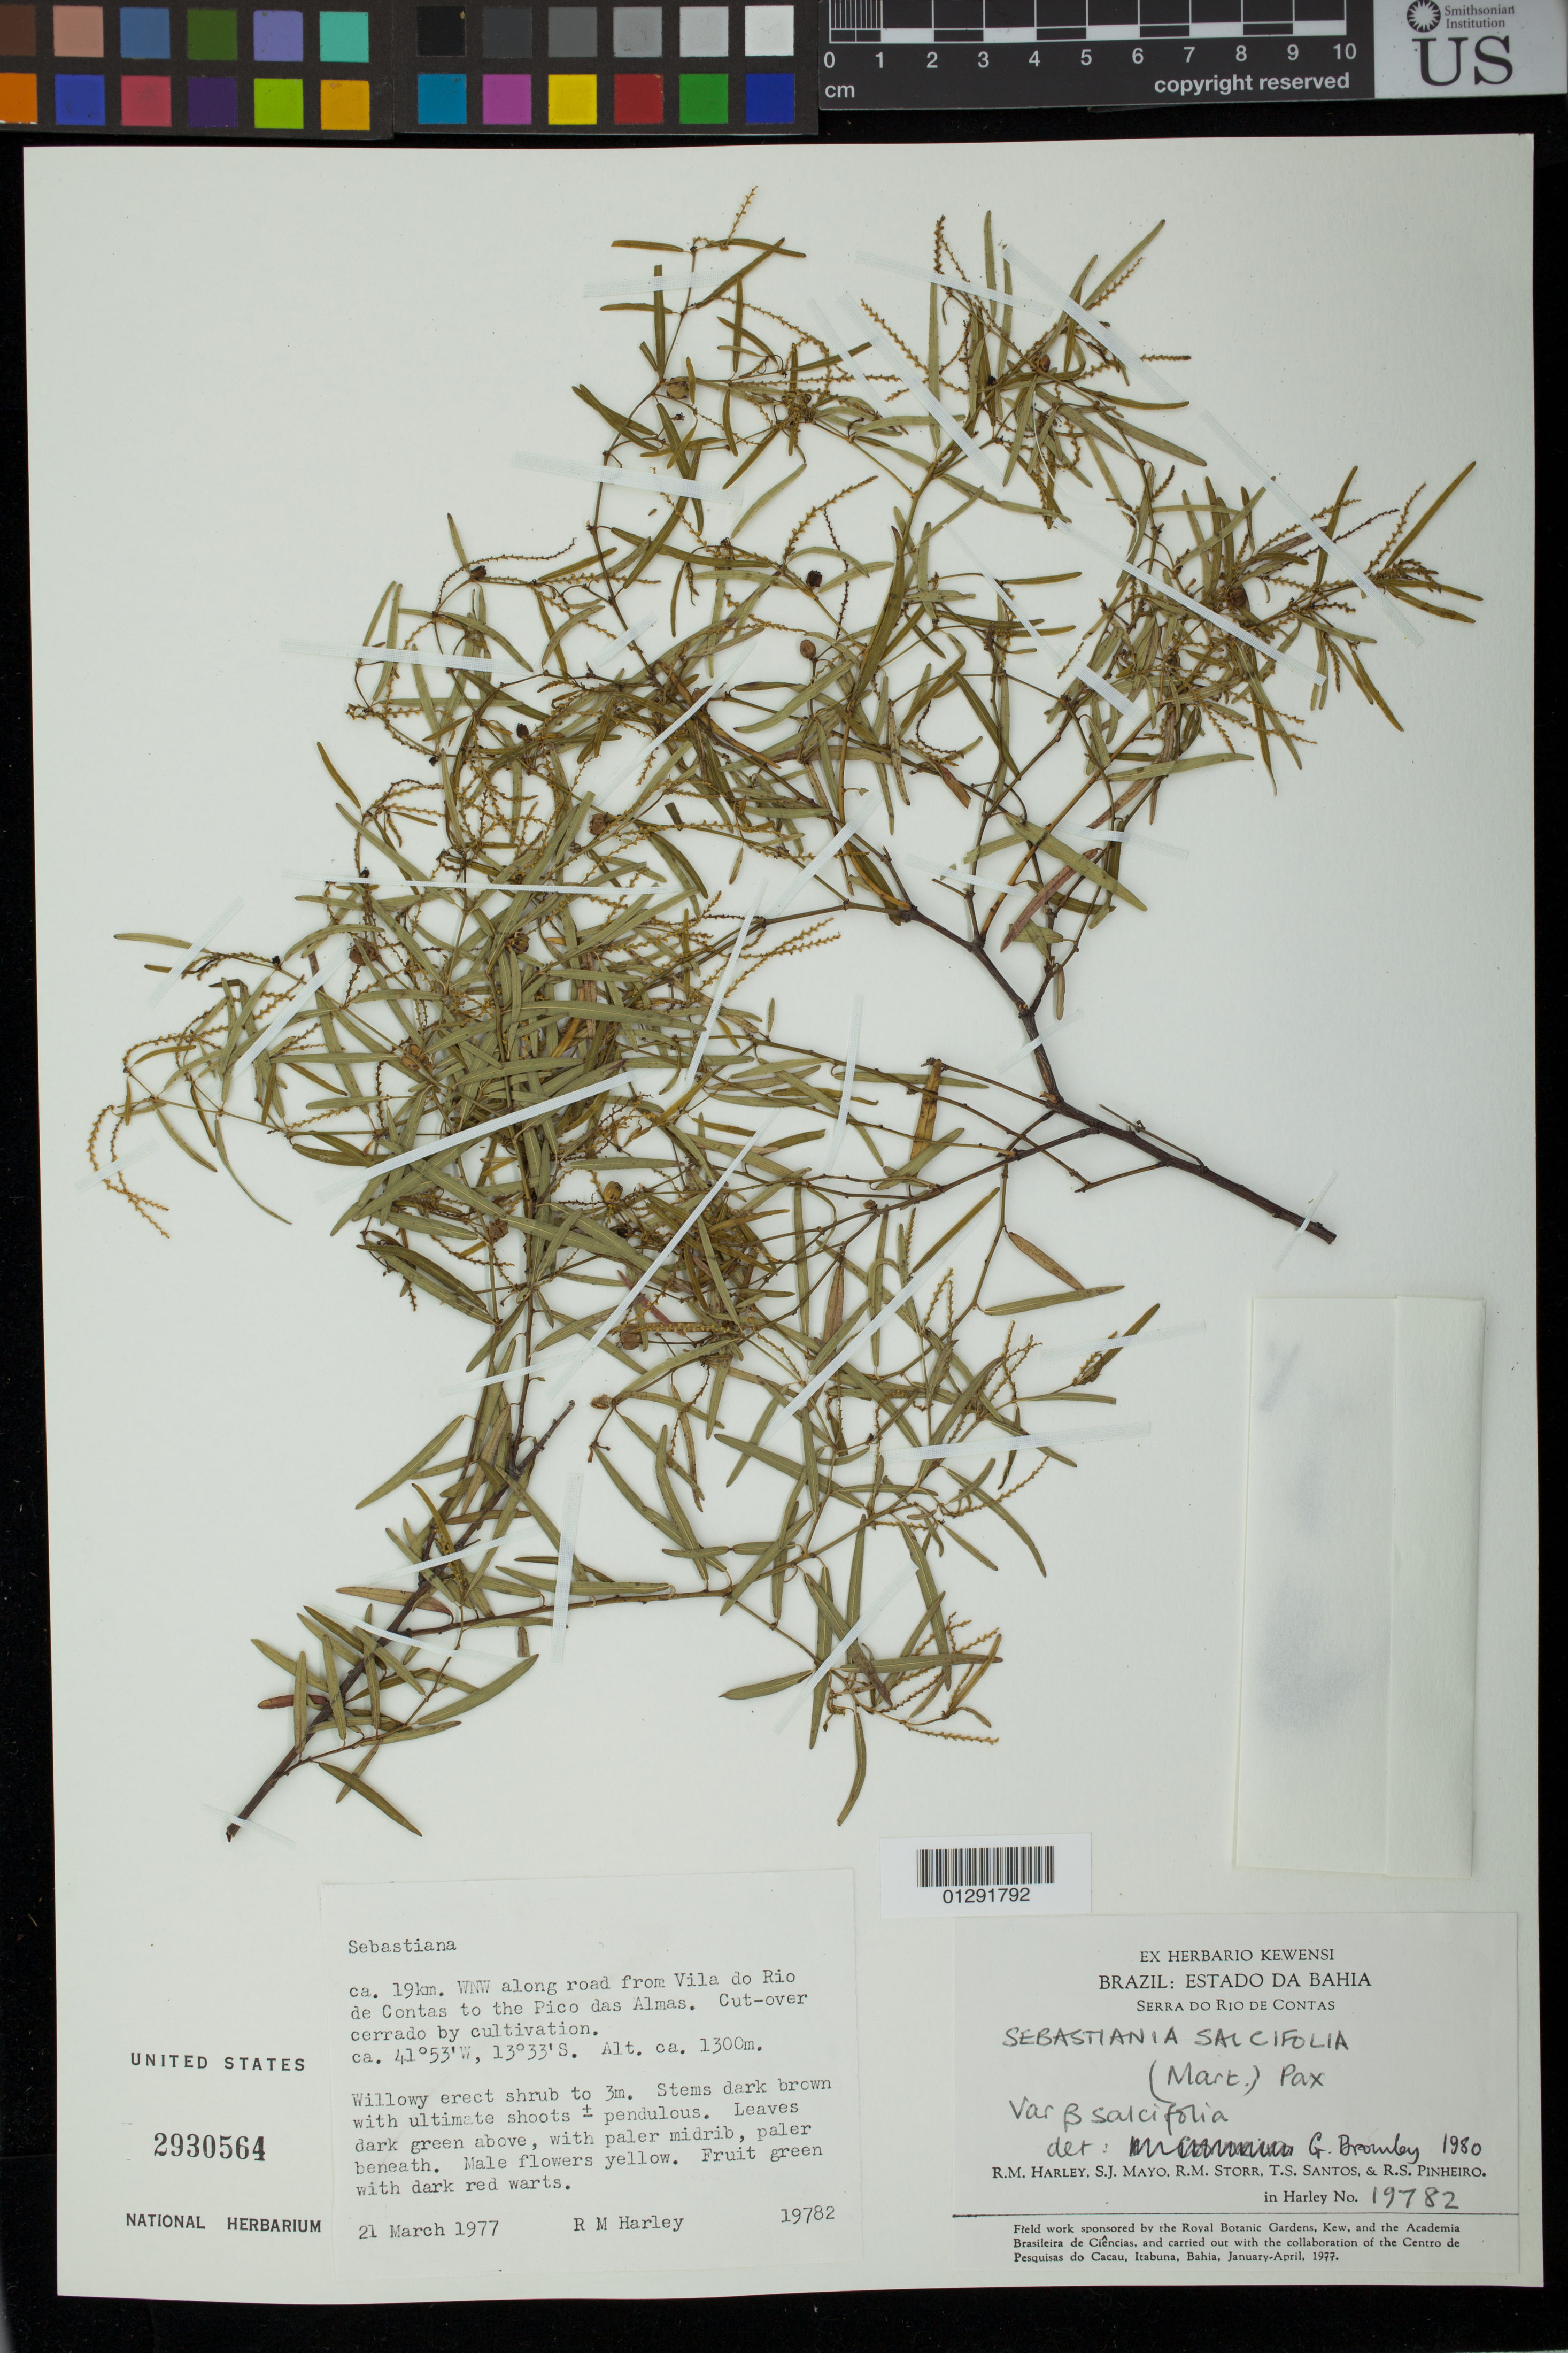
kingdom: Plantae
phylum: Tracheophyta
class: Magnoliopsida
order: Malpighiales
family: Euphorbiaceae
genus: Sebastiania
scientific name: Sebastiania salicifolia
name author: (Mart.) Pax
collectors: R. M. Harley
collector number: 19782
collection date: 1977-03-21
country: Brazil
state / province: Bahia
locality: Serra do Rio de Contas: ca. 19km. WNW along road from Vila do Rio de Contas to the Pico das Almas.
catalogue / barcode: US 2930564